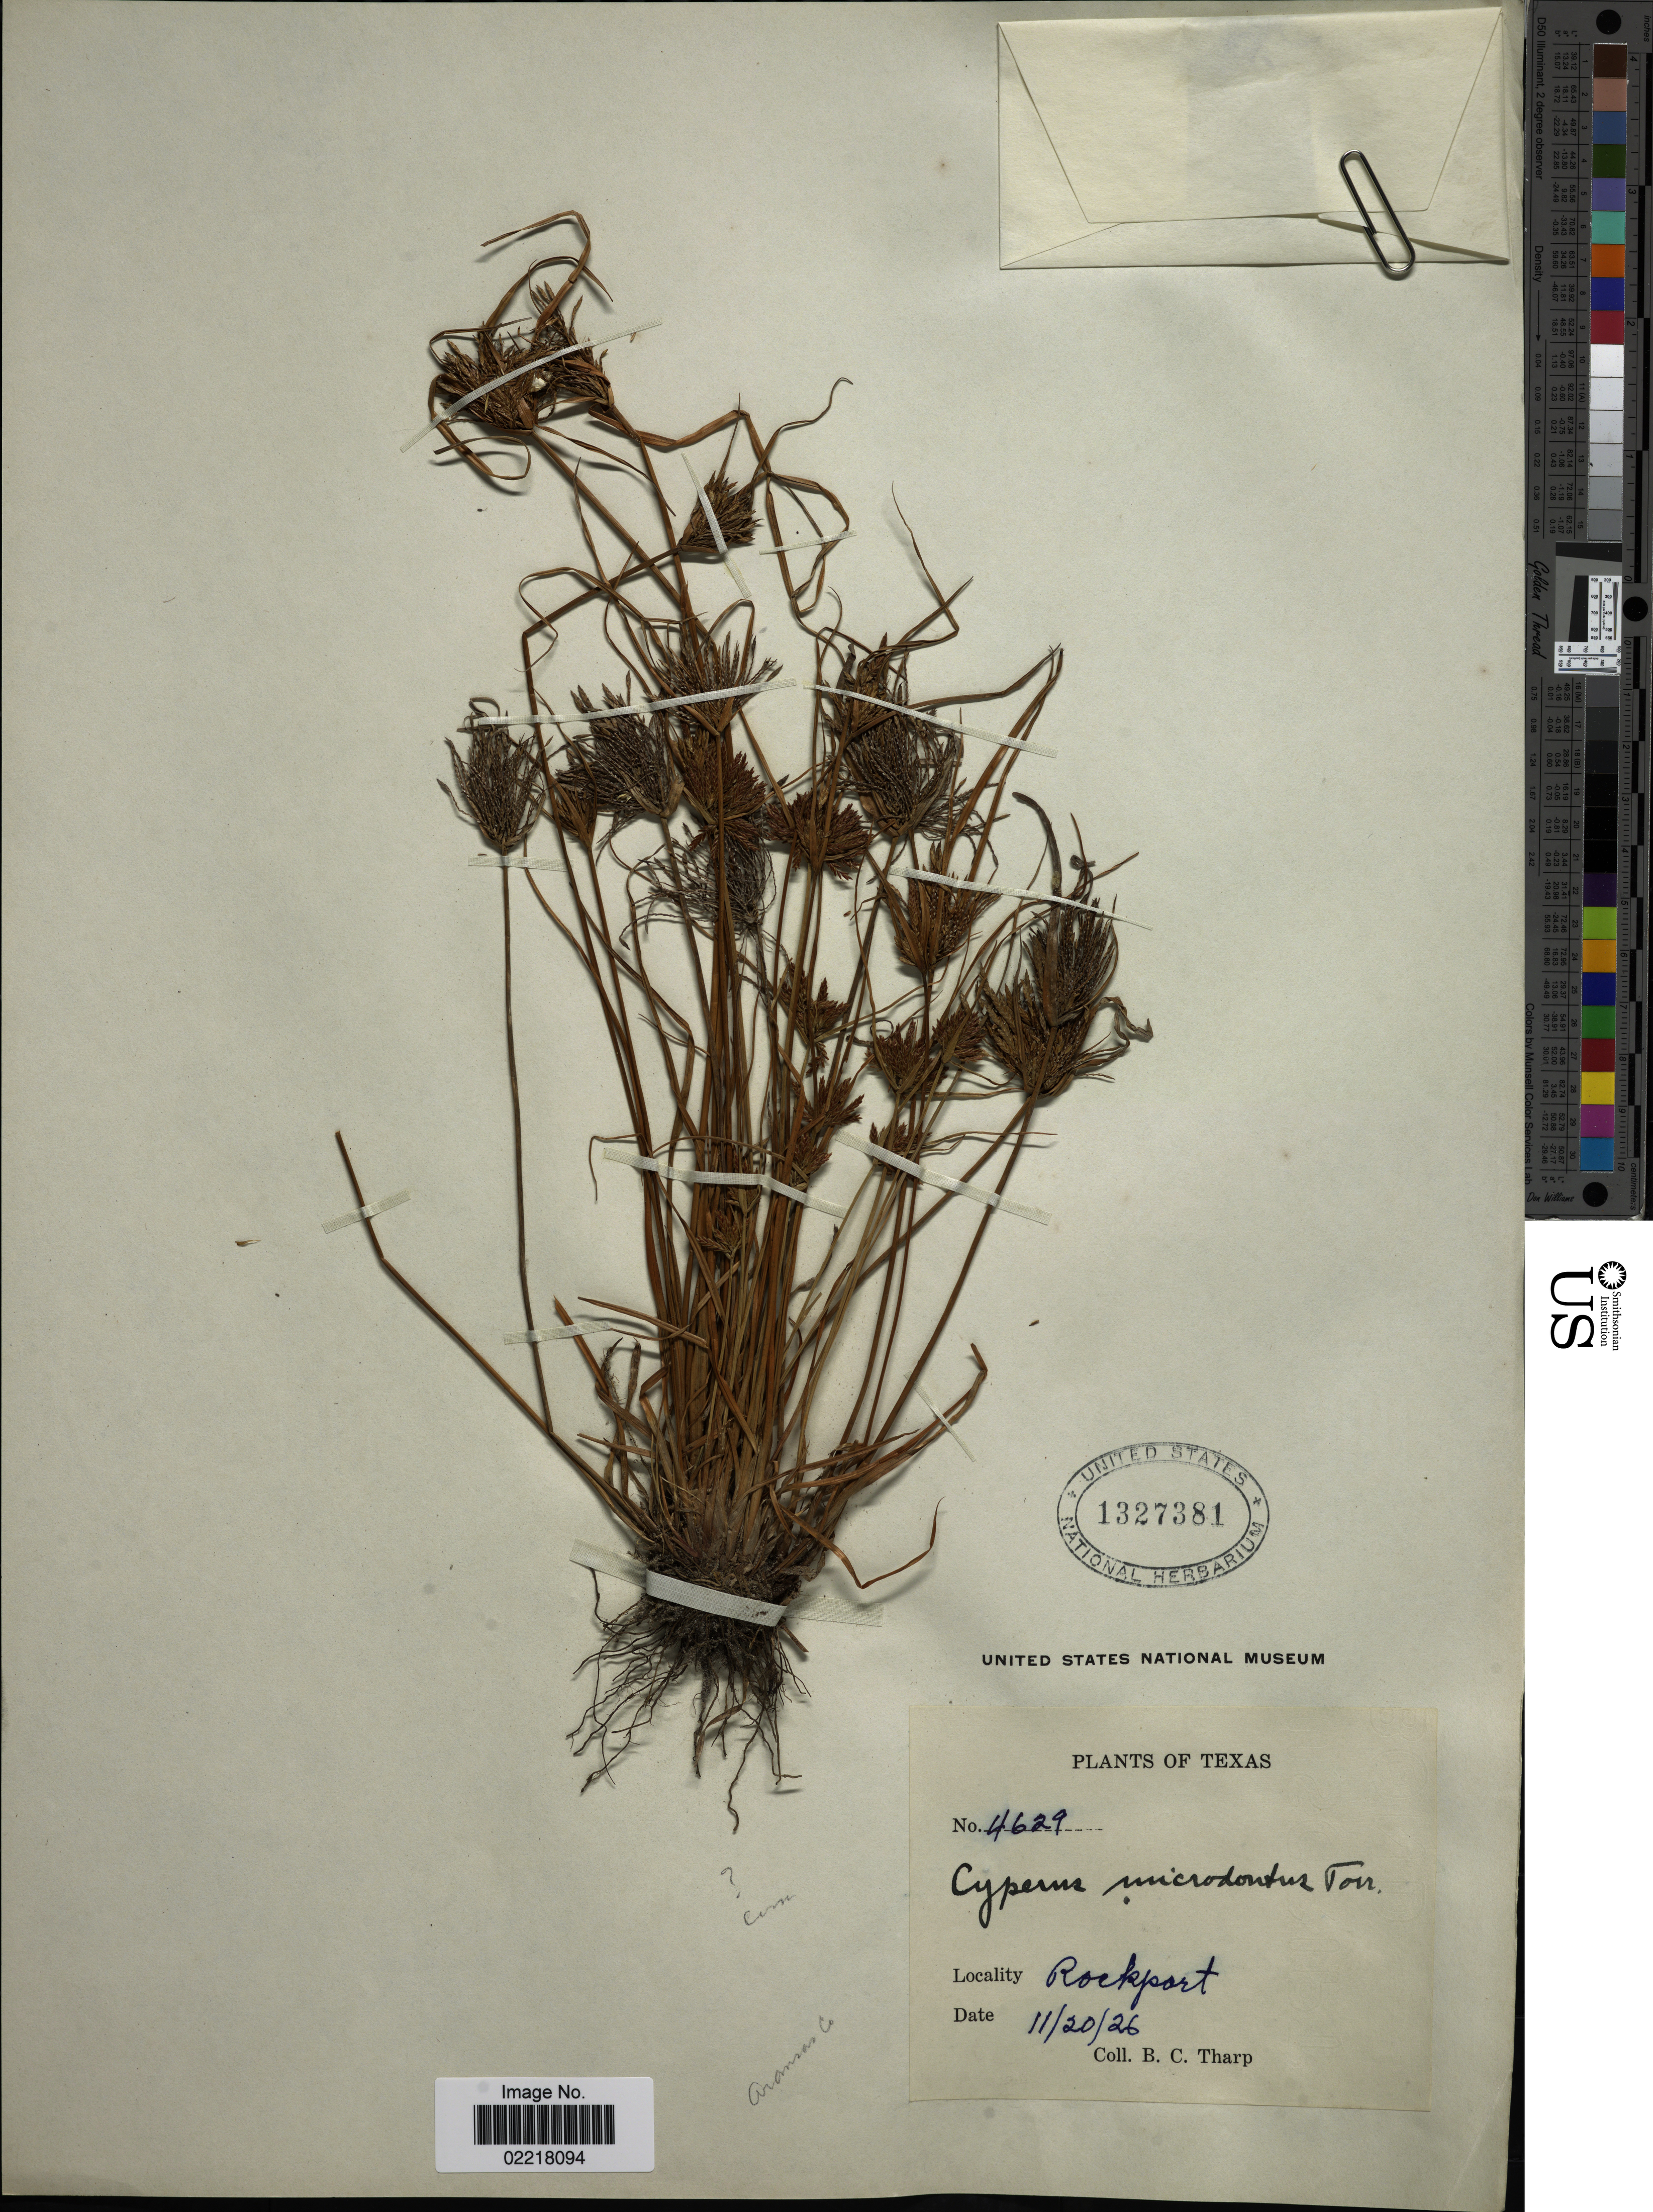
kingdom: Plantae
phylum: Tracheophyta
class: Liliopsida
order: Poales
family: Cyperaceae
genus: Cyperus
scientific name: Cyperus polystachyos var. texensis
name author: (Torr.) Fernald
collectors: B. C. Tharp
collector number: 4629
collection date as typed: Transcribed d/m/y: 20/11/26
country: United States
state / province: Texas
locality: Rockport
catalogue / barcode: US 1327381